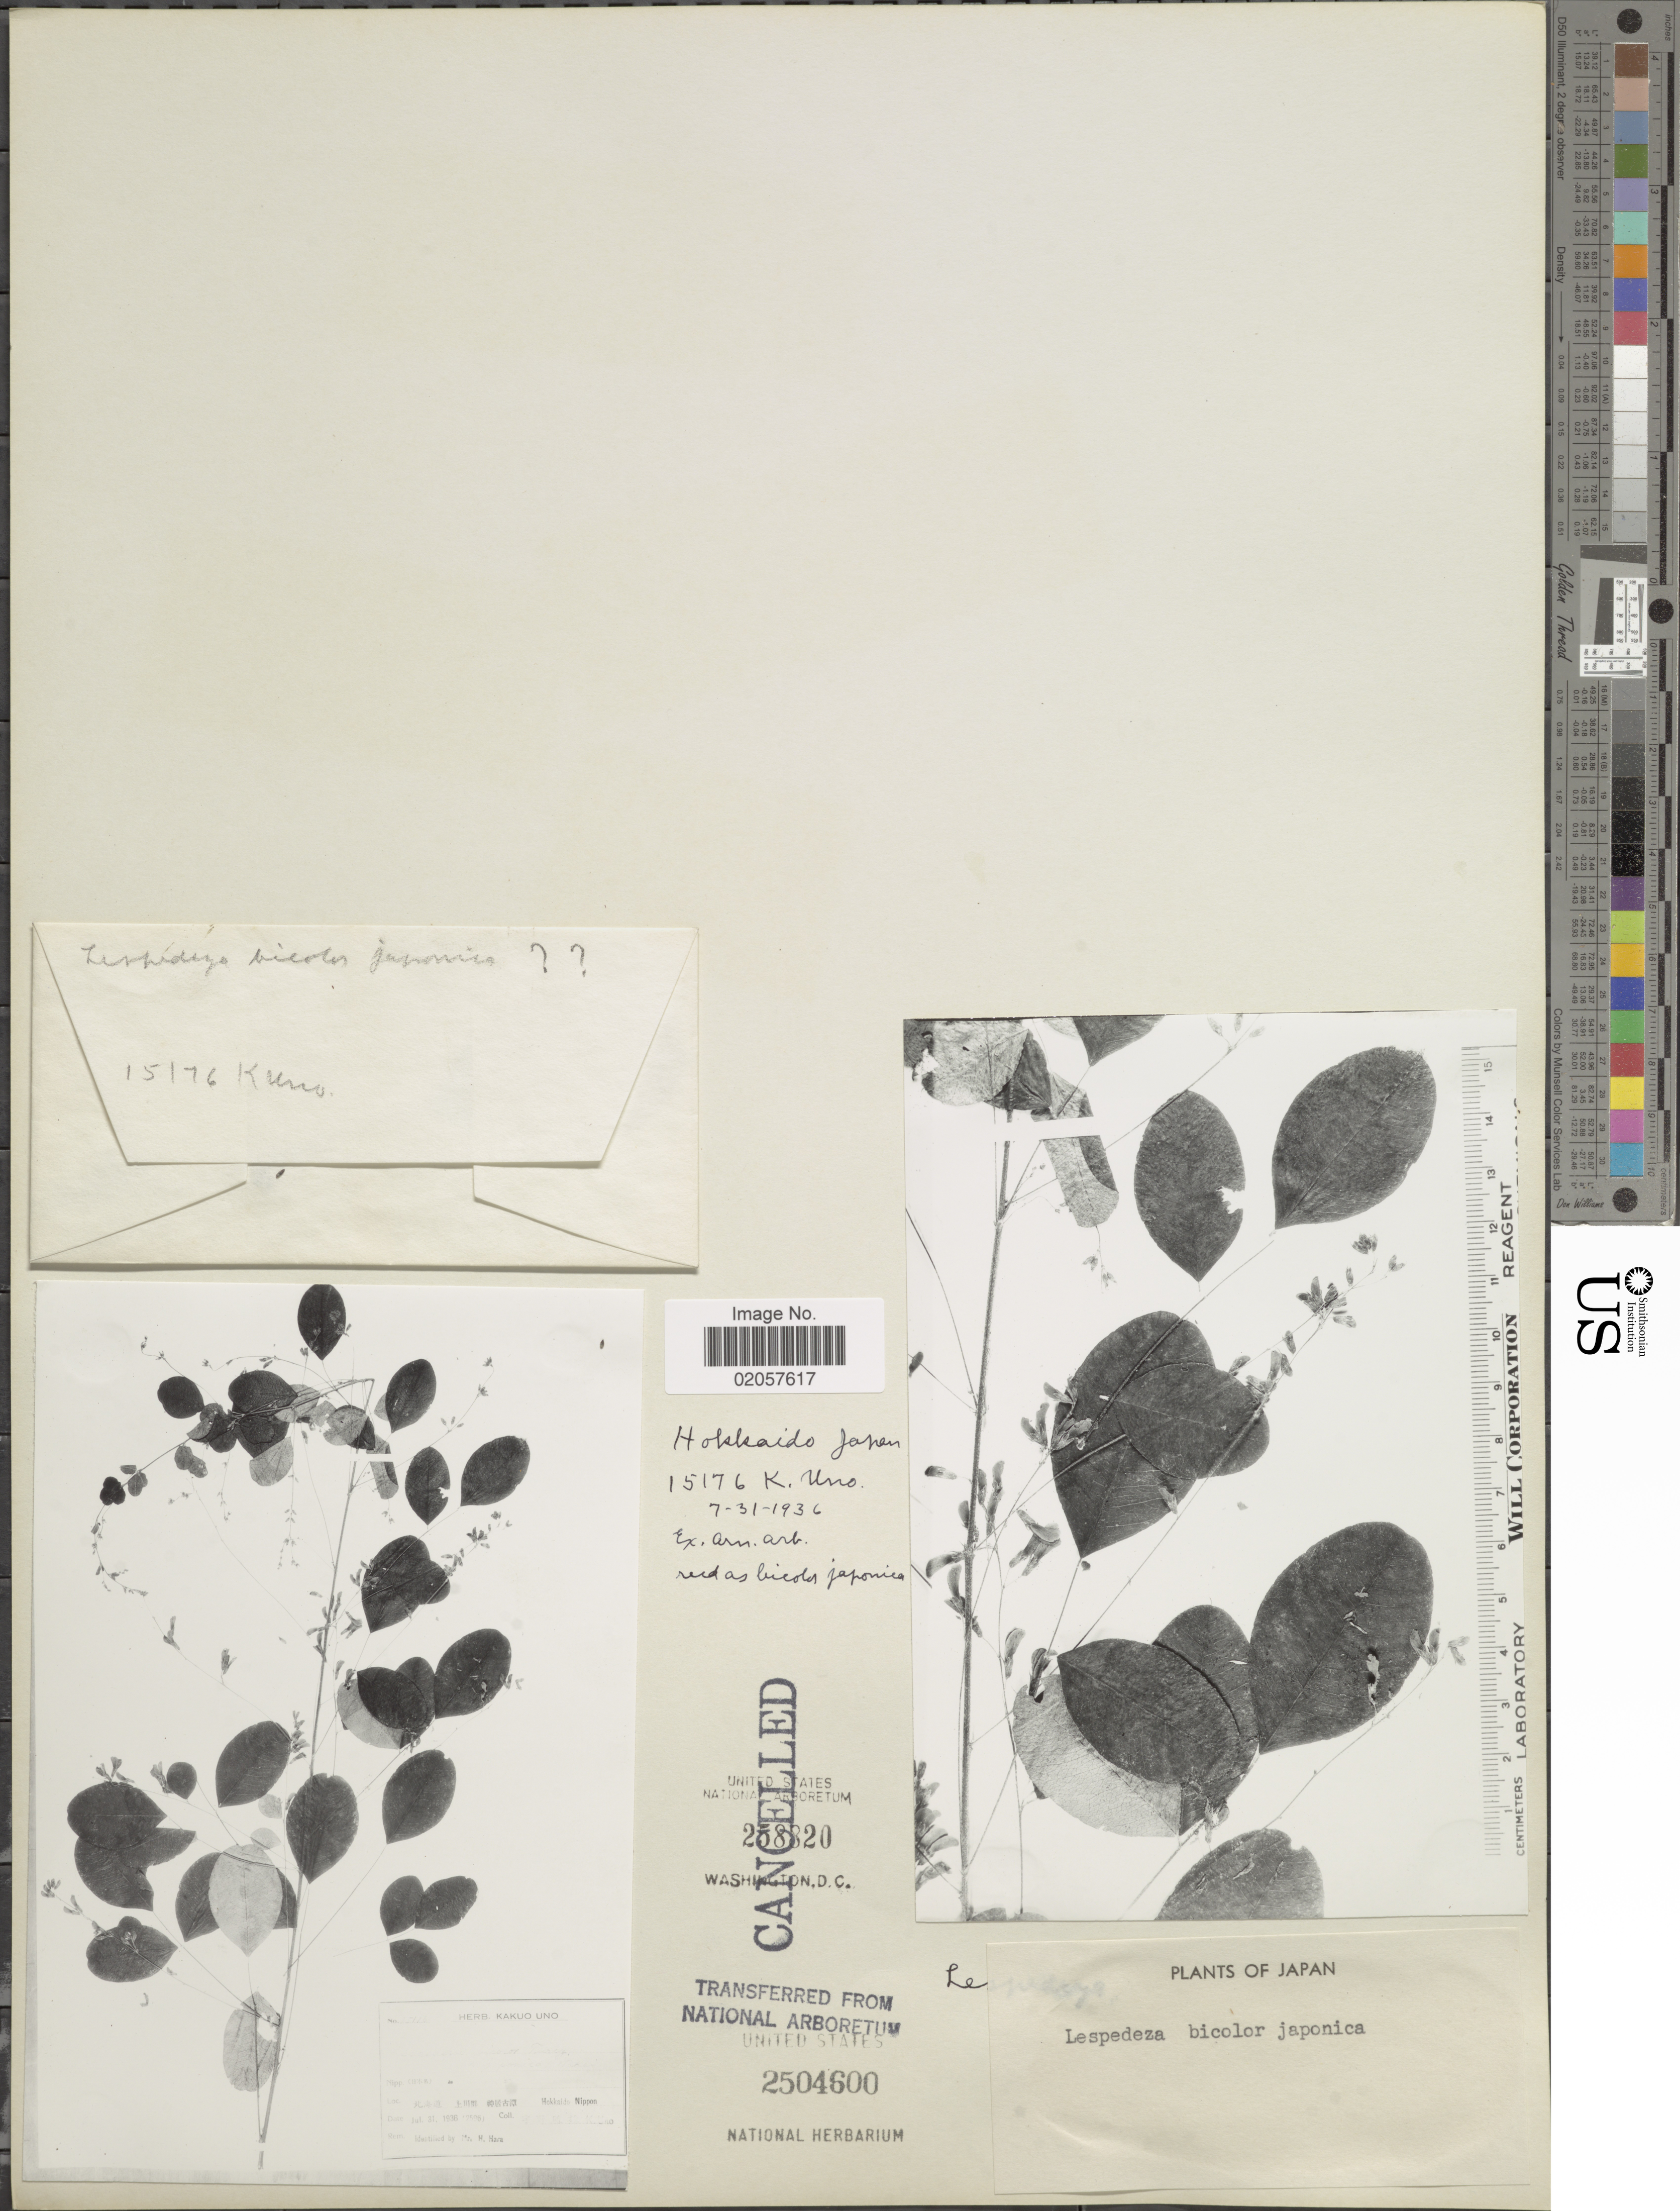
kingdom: Plantae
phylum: Tracheophyta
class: Magnoliopsida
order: Fabales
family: Fabaceae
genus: Lespedeza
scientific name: Lespedeza bicolor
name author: Turcz.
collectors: K. Uno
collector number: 15176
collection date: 1936-07-31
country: Japan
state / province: Hokkaidō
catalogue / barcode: US 2504600